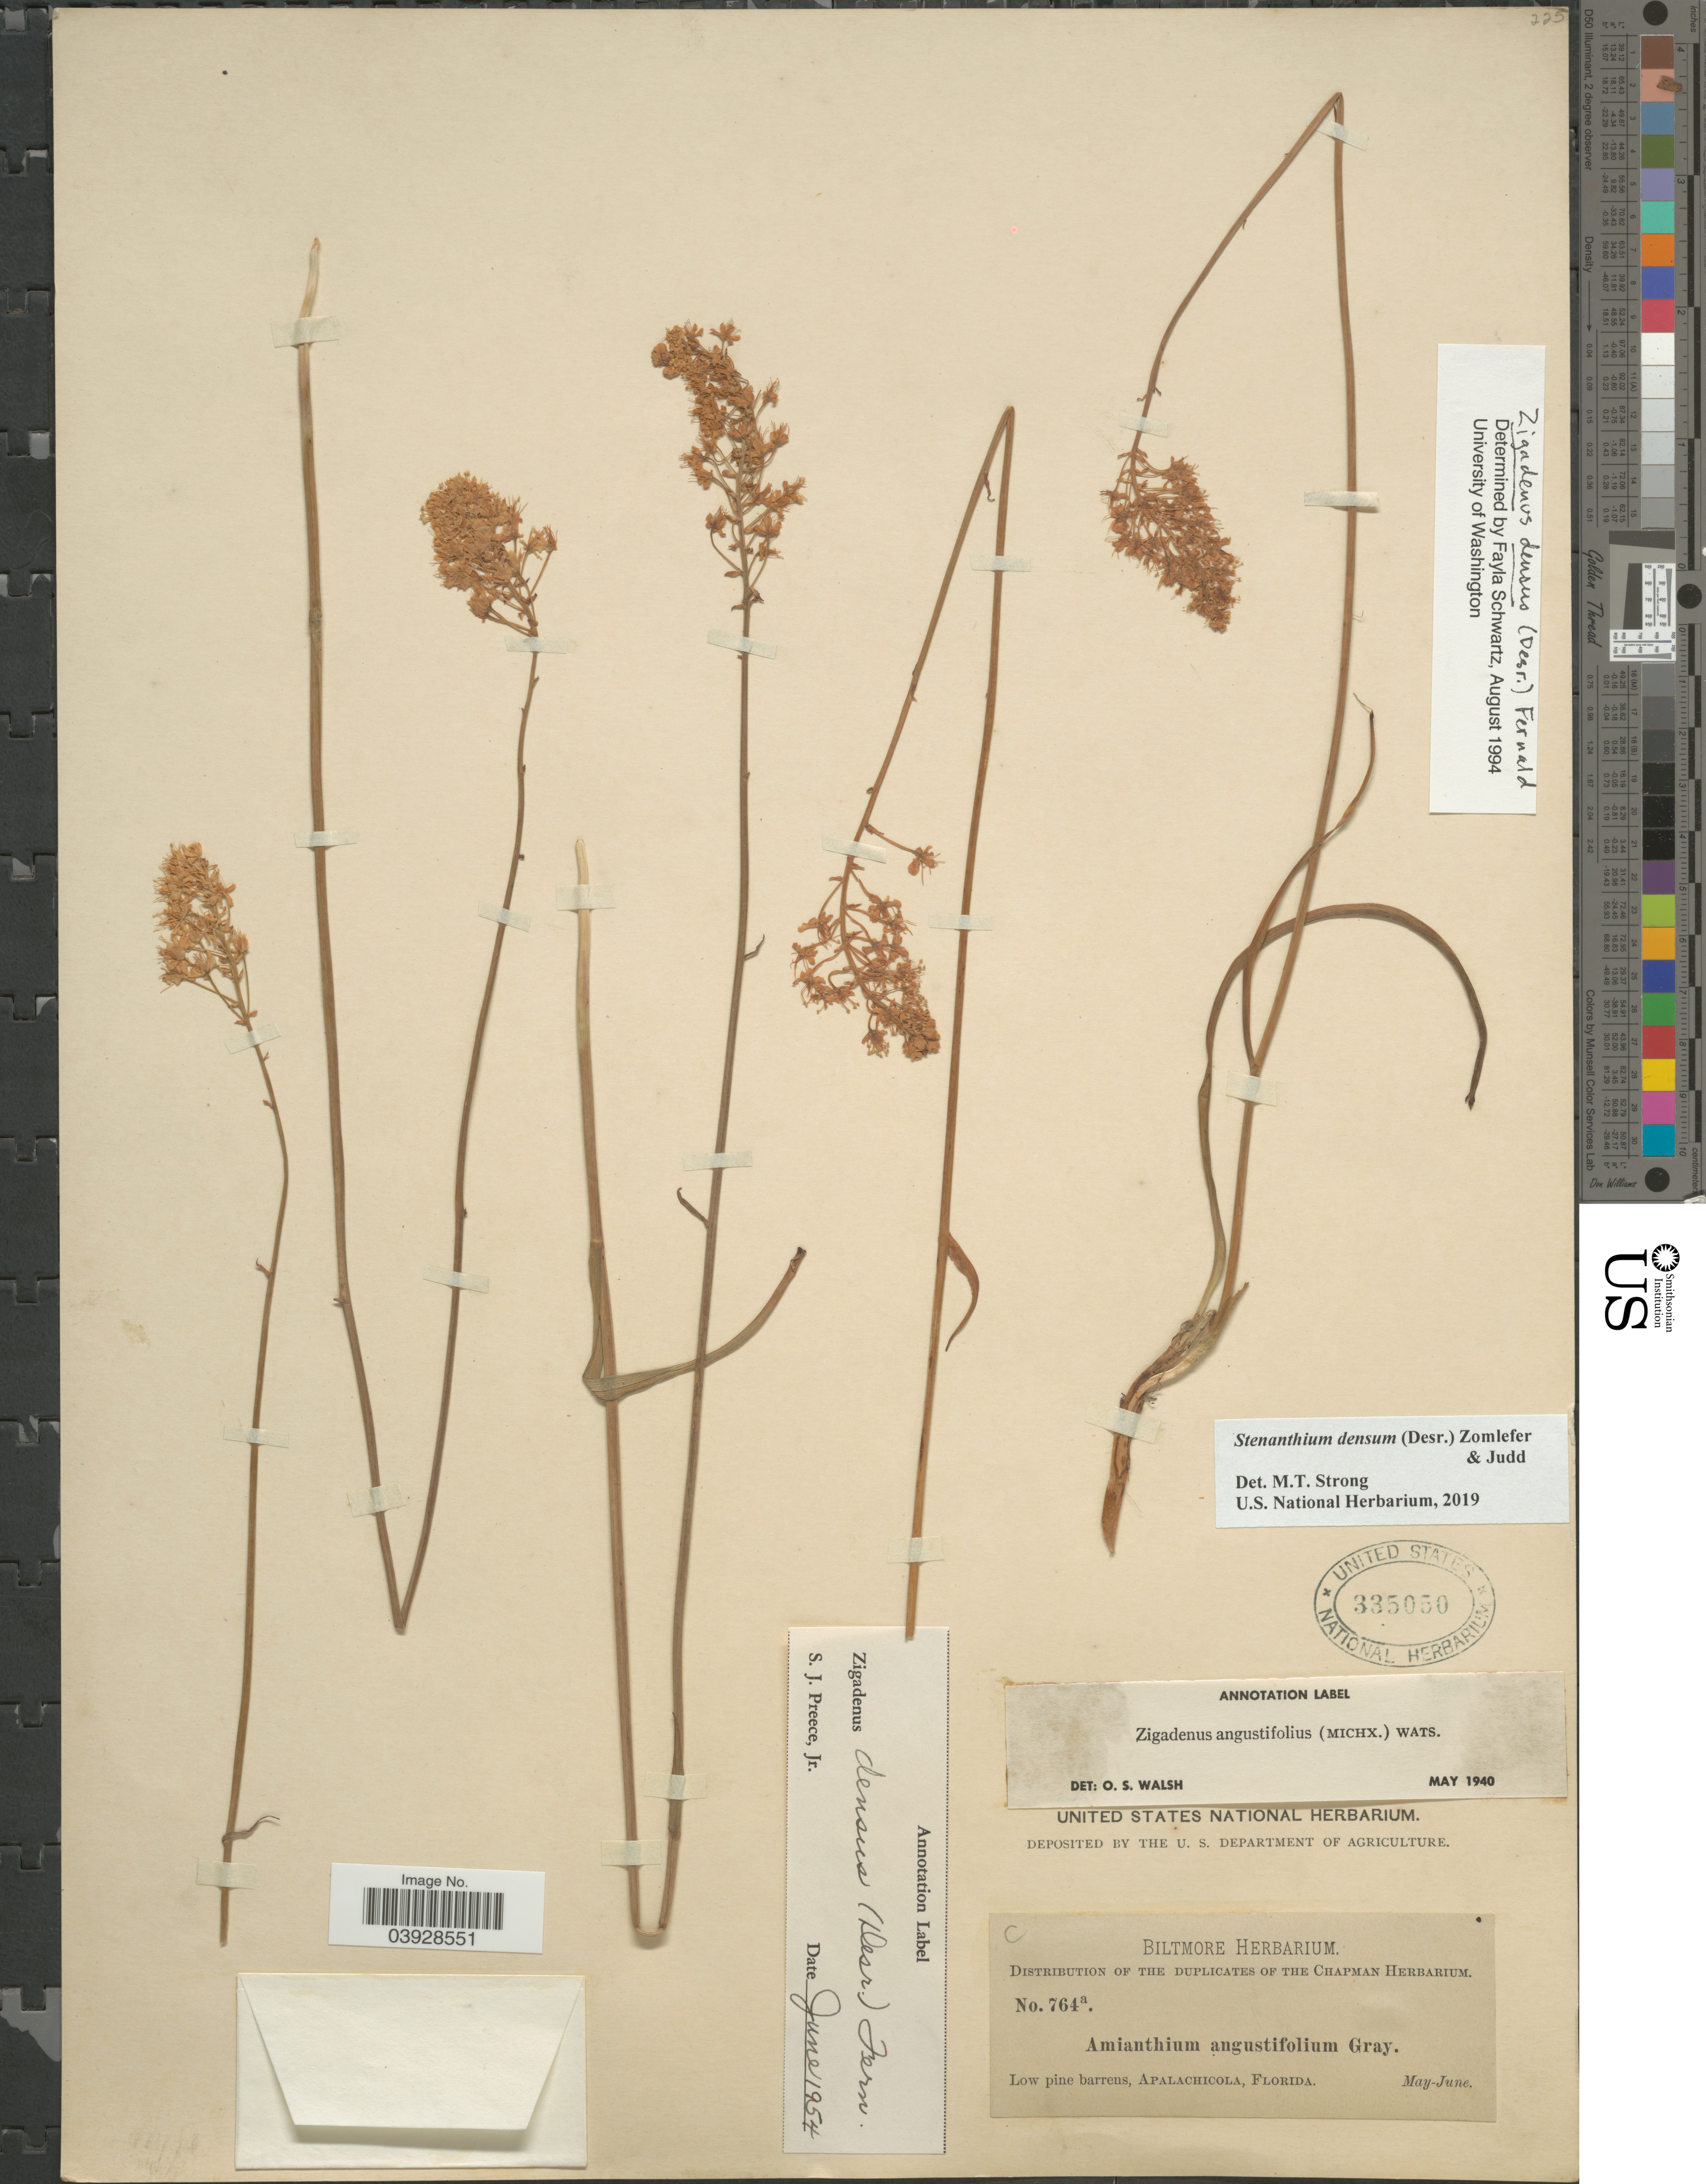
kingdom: Plantae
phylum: Tracheophyta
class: Liliopsida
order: Liliales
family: Melanthiaceae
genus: Stenanthium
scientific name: Stenanthium densum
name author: (Desr.) Zomlefer & Judd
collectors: ex herb. Biltmore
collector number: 764a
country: United States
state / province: Florida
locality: Low pine barrens, Apalachicola.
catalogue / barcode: US 335050